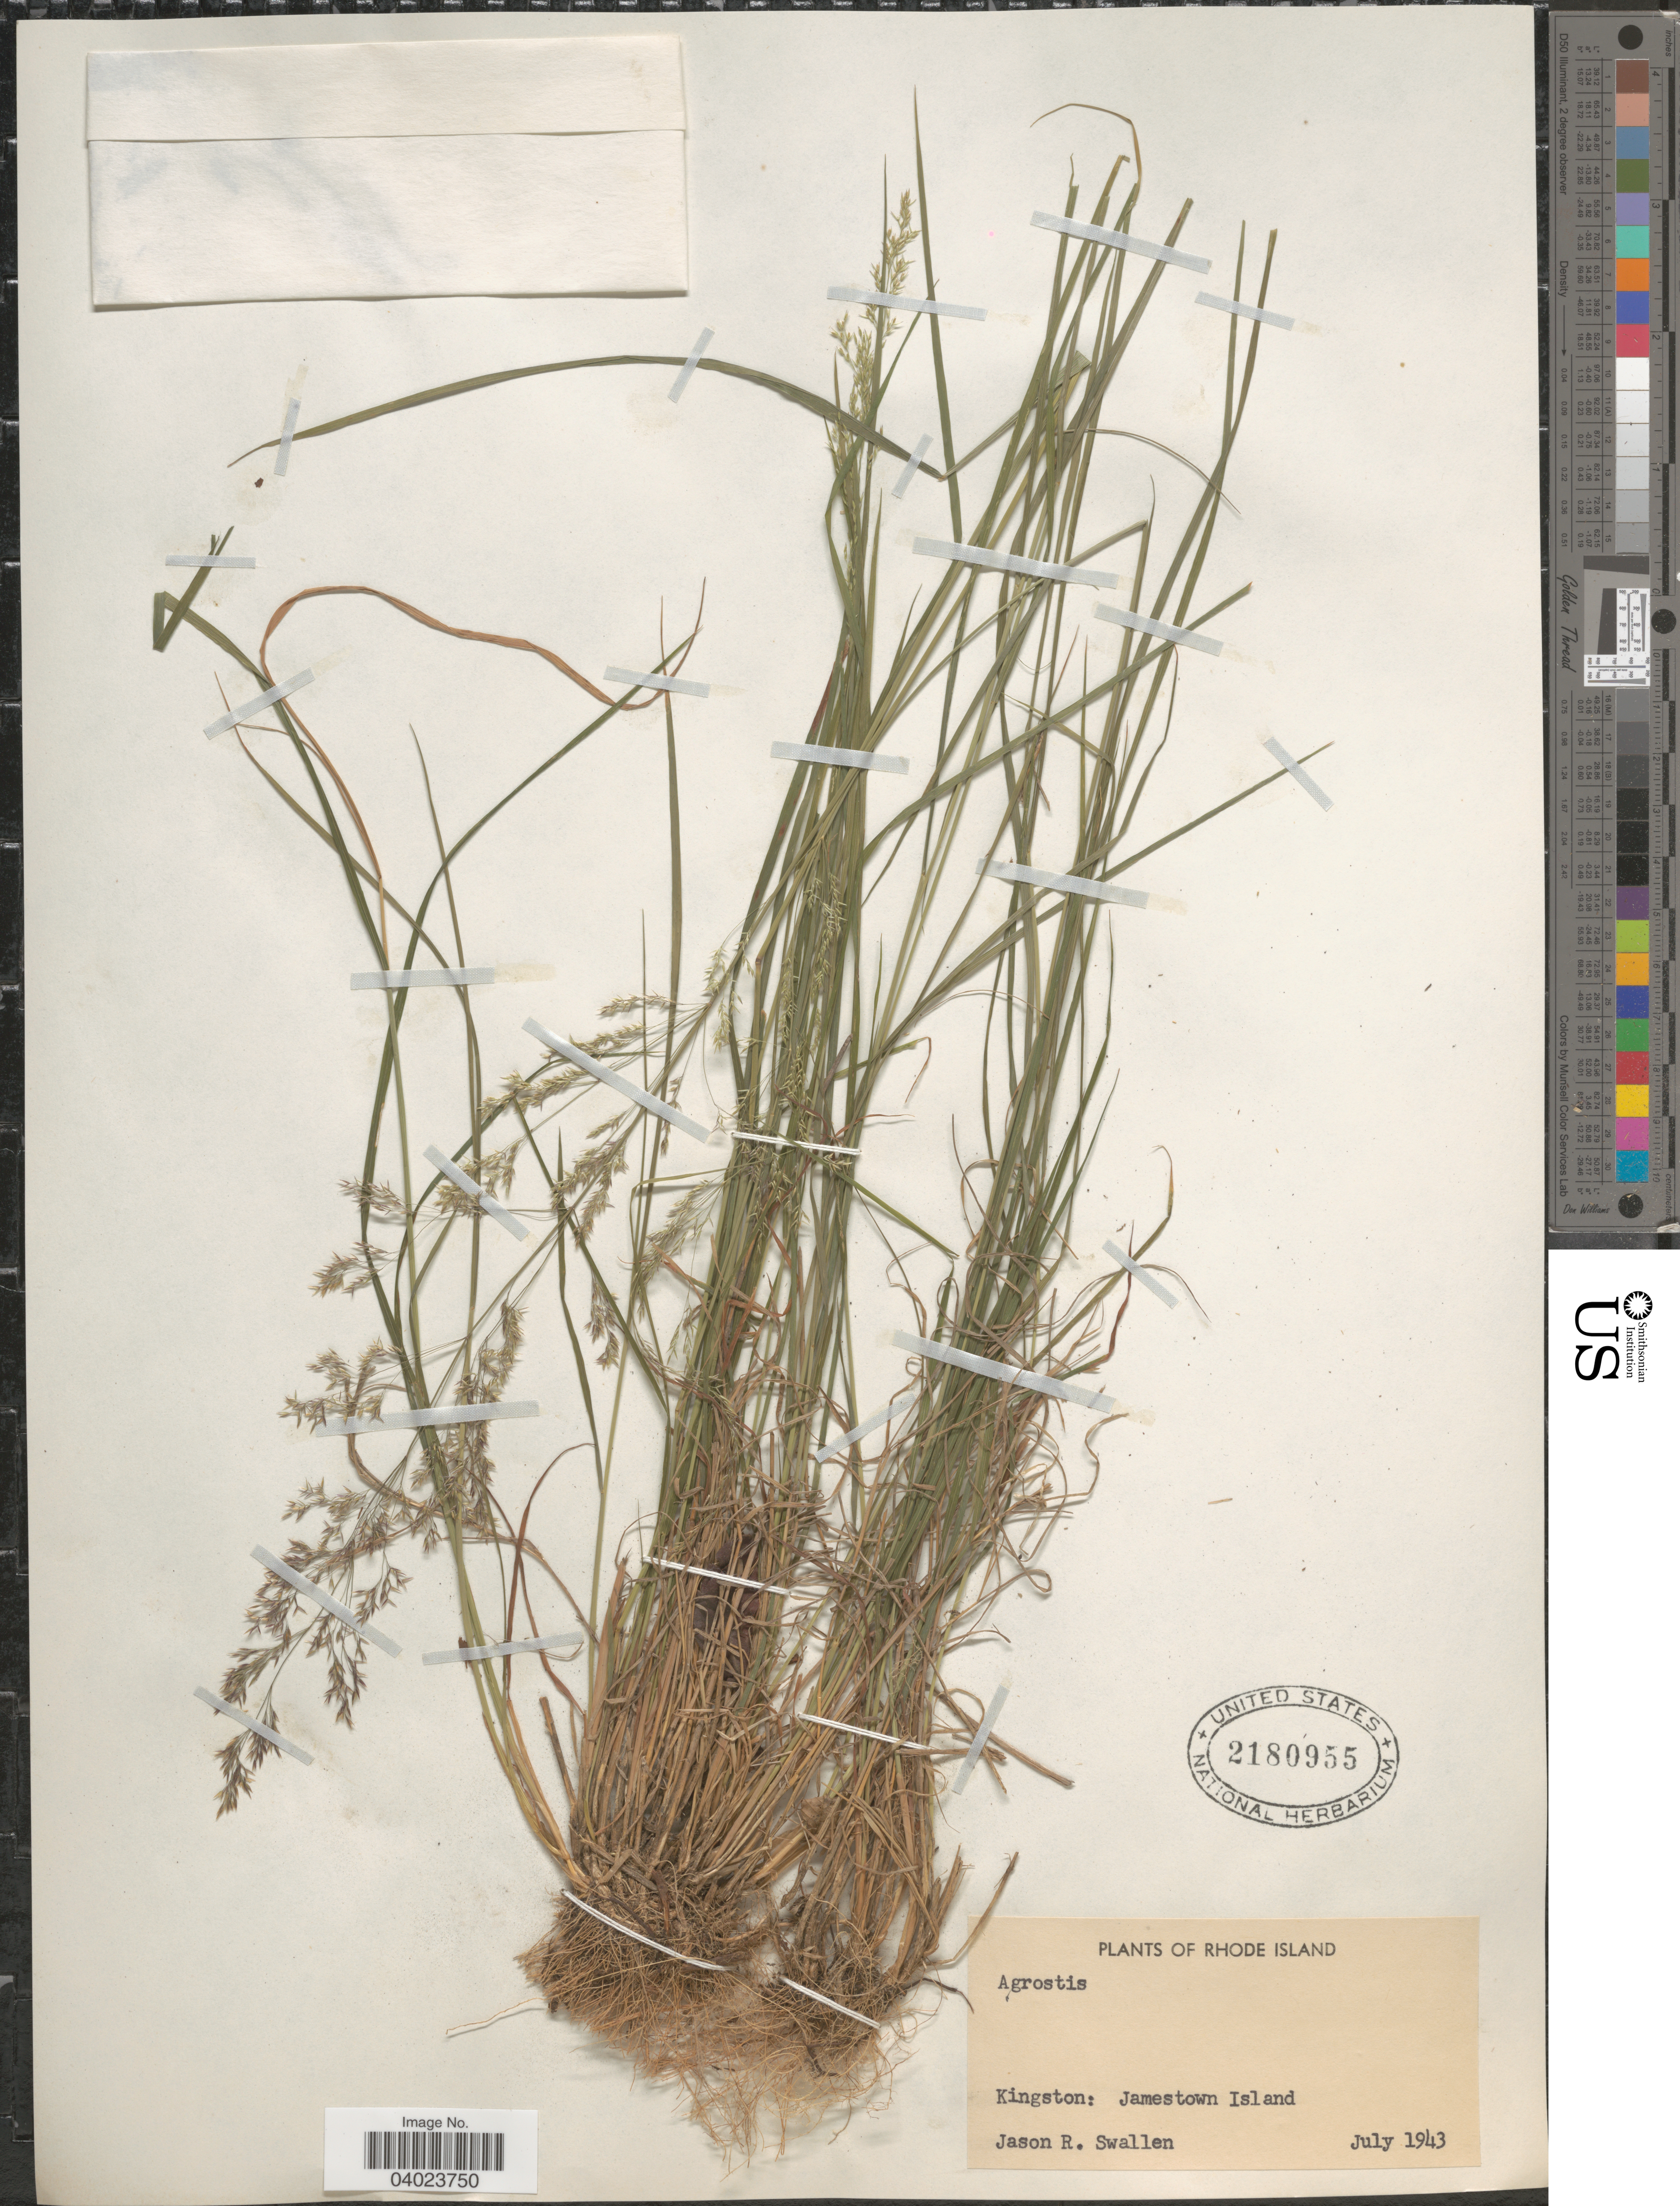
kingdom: Plantae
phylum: Tracheophyta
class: Liliopsida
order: Poales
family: Poaceae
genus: Agrostis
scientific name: Agrostis sp.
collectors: J. R. Swallen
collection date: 1943-07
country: United States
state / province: Rhode Island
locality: Kingston: Jamestown Island.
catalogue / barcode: US 2180955